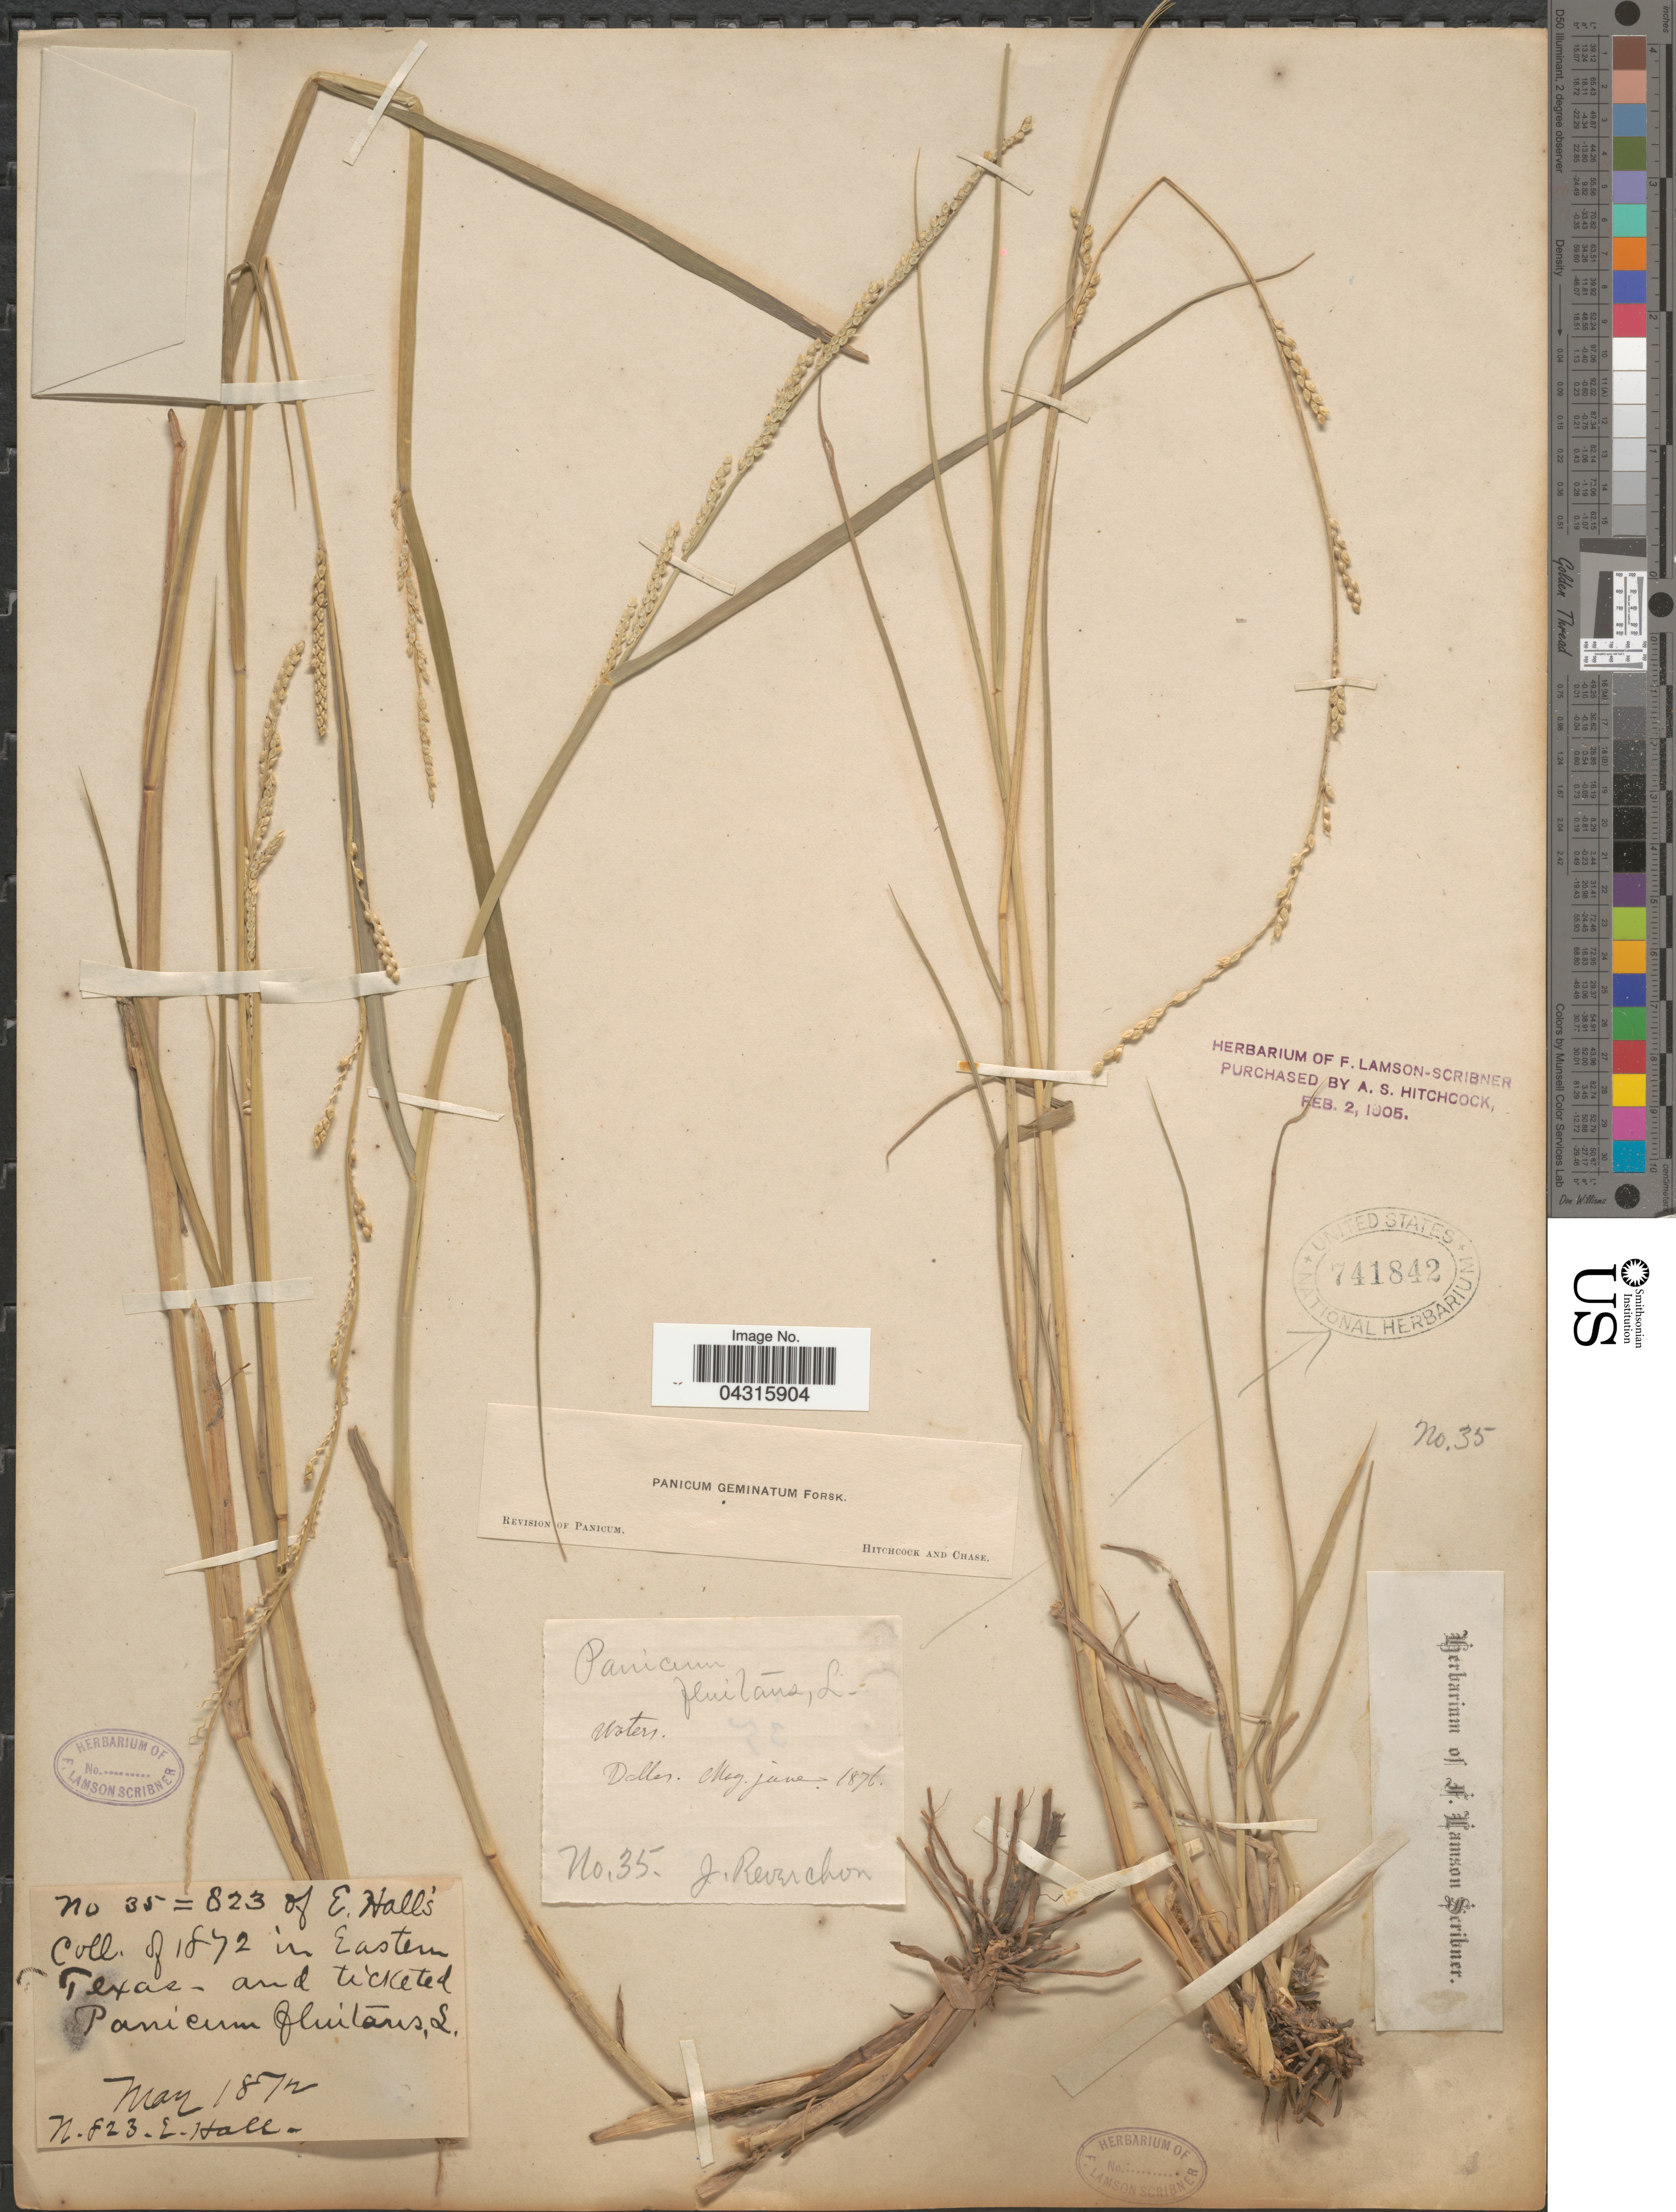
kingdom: Plantae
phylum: Tracheophyta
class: Liliopsida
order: Poales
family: Poaceae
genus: Echinochloa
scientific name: Echinochloa stagnina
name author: (Retz.) P. Beauv.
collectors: E. Hall & J. Reverchon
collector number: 35=823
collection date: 1872-05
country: United States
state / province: Texas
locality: In Eastern Texas. Dallas.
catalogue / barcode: US 741842